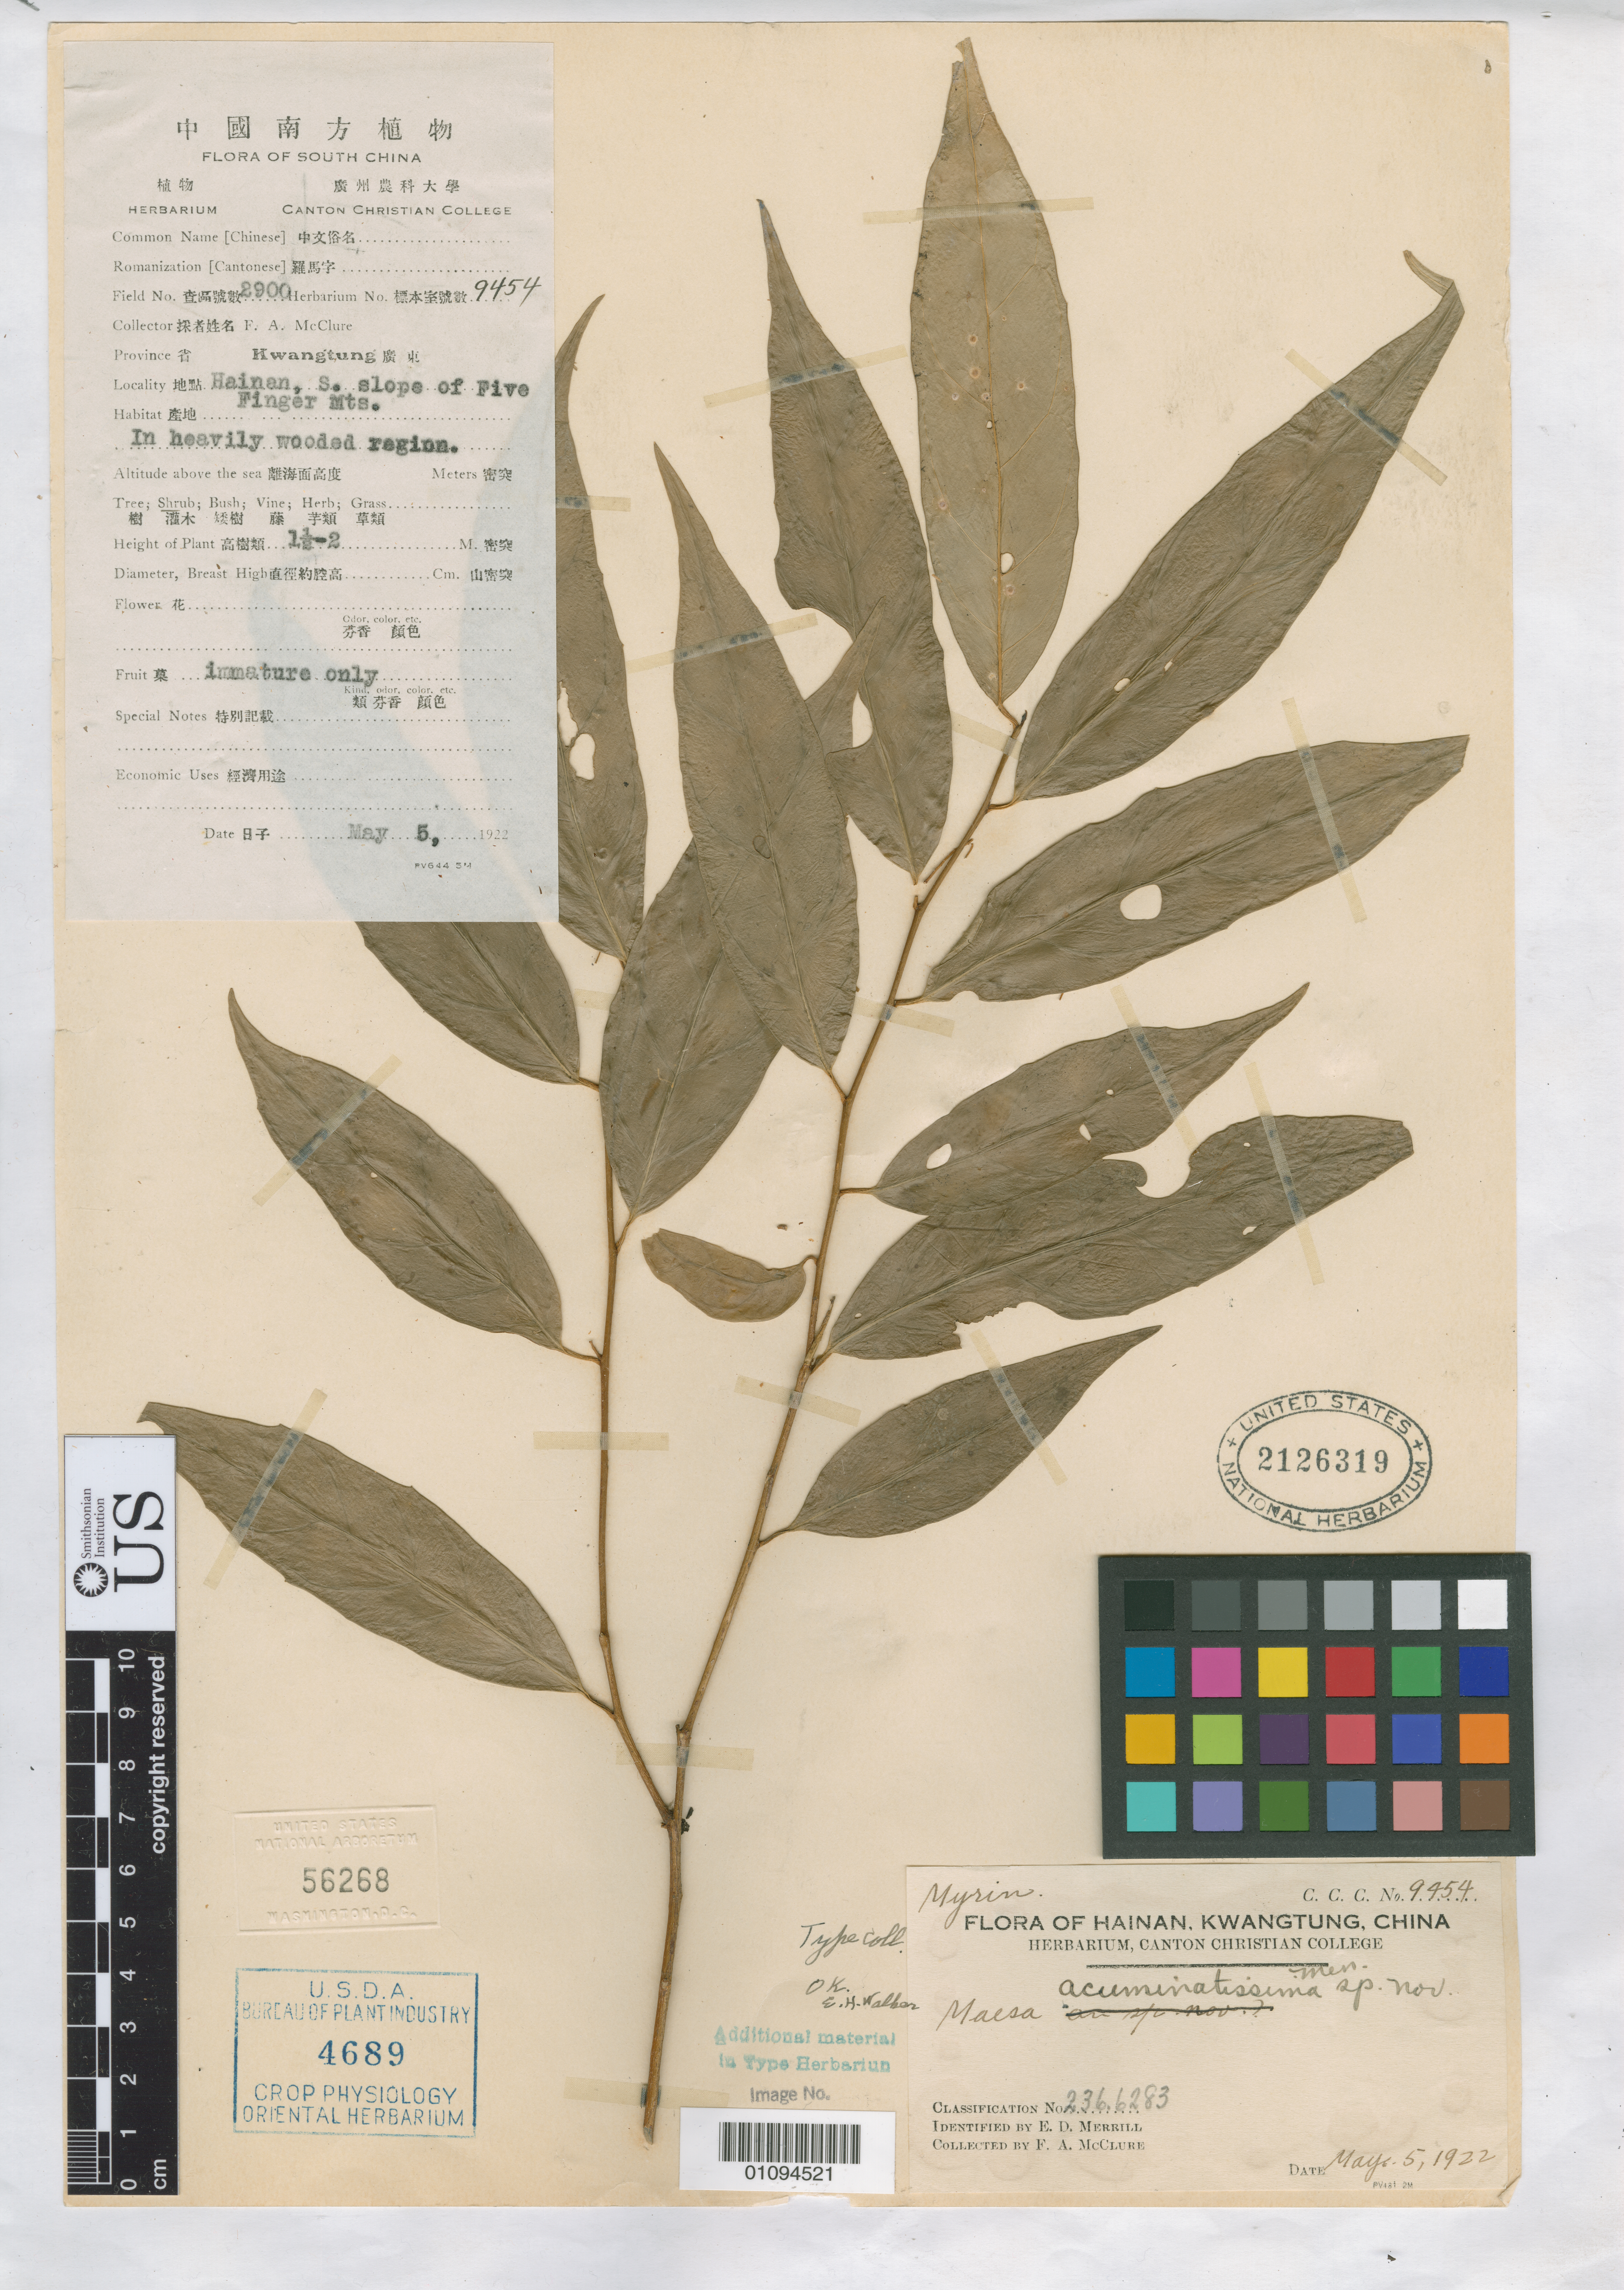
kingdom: Plantae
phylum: Tracheophyta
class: Magnoliopsida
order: Ericales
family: Primulaceae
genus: Maesa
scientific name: Maesa acuminatissima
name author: Merr.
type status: Type Collection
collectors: F. A. McClure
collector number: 9454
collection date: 1922-05-05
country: China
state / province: Guangdong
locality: Hainan.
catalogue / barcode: US 2126319